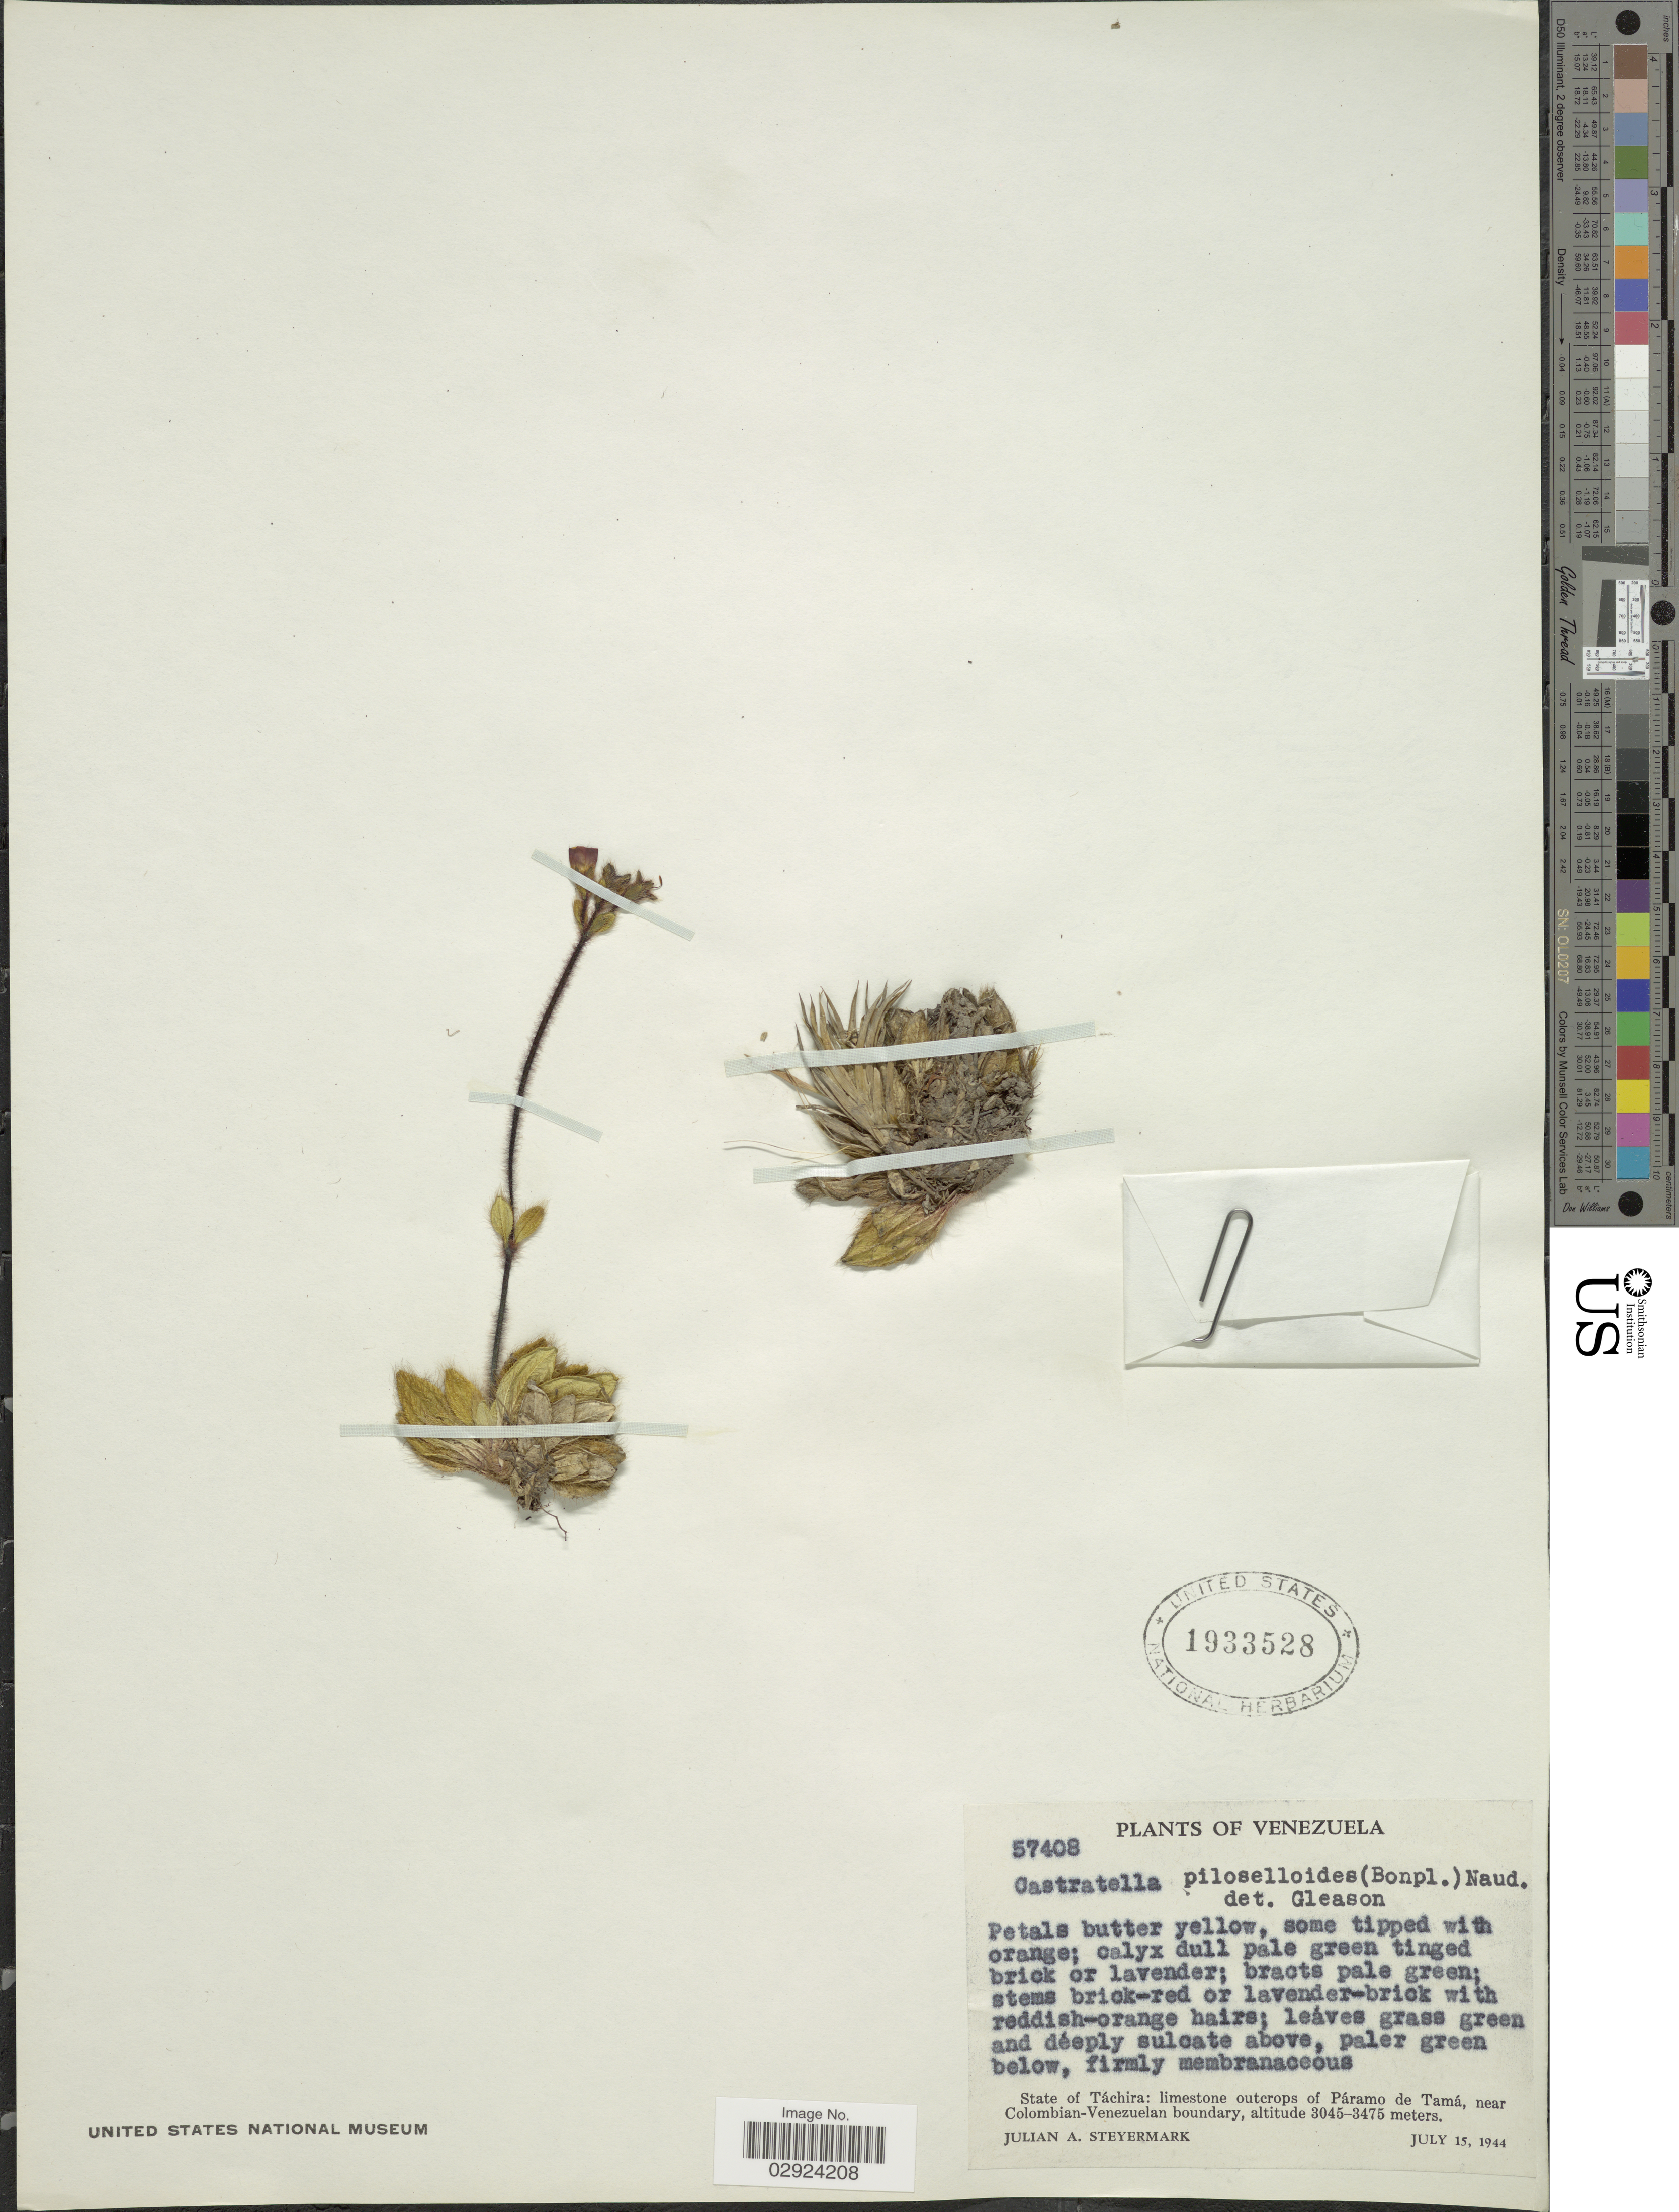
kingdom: Plantae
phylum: Tracheophyta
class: Magnoliopsida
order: Myrtales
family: Melastomataceae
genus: Castratella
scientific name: Castratella piloselloides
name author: (Bonpl.) Naudin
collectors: J. Steyermark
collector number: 57408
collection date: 1944-07-15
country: Venezuela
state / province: Tachira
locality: State of Táchira: limestone outcrops of Páramo de Tamá, near Colombian-Venezuelan boundary.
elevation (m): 3045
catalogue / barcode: US 1933528